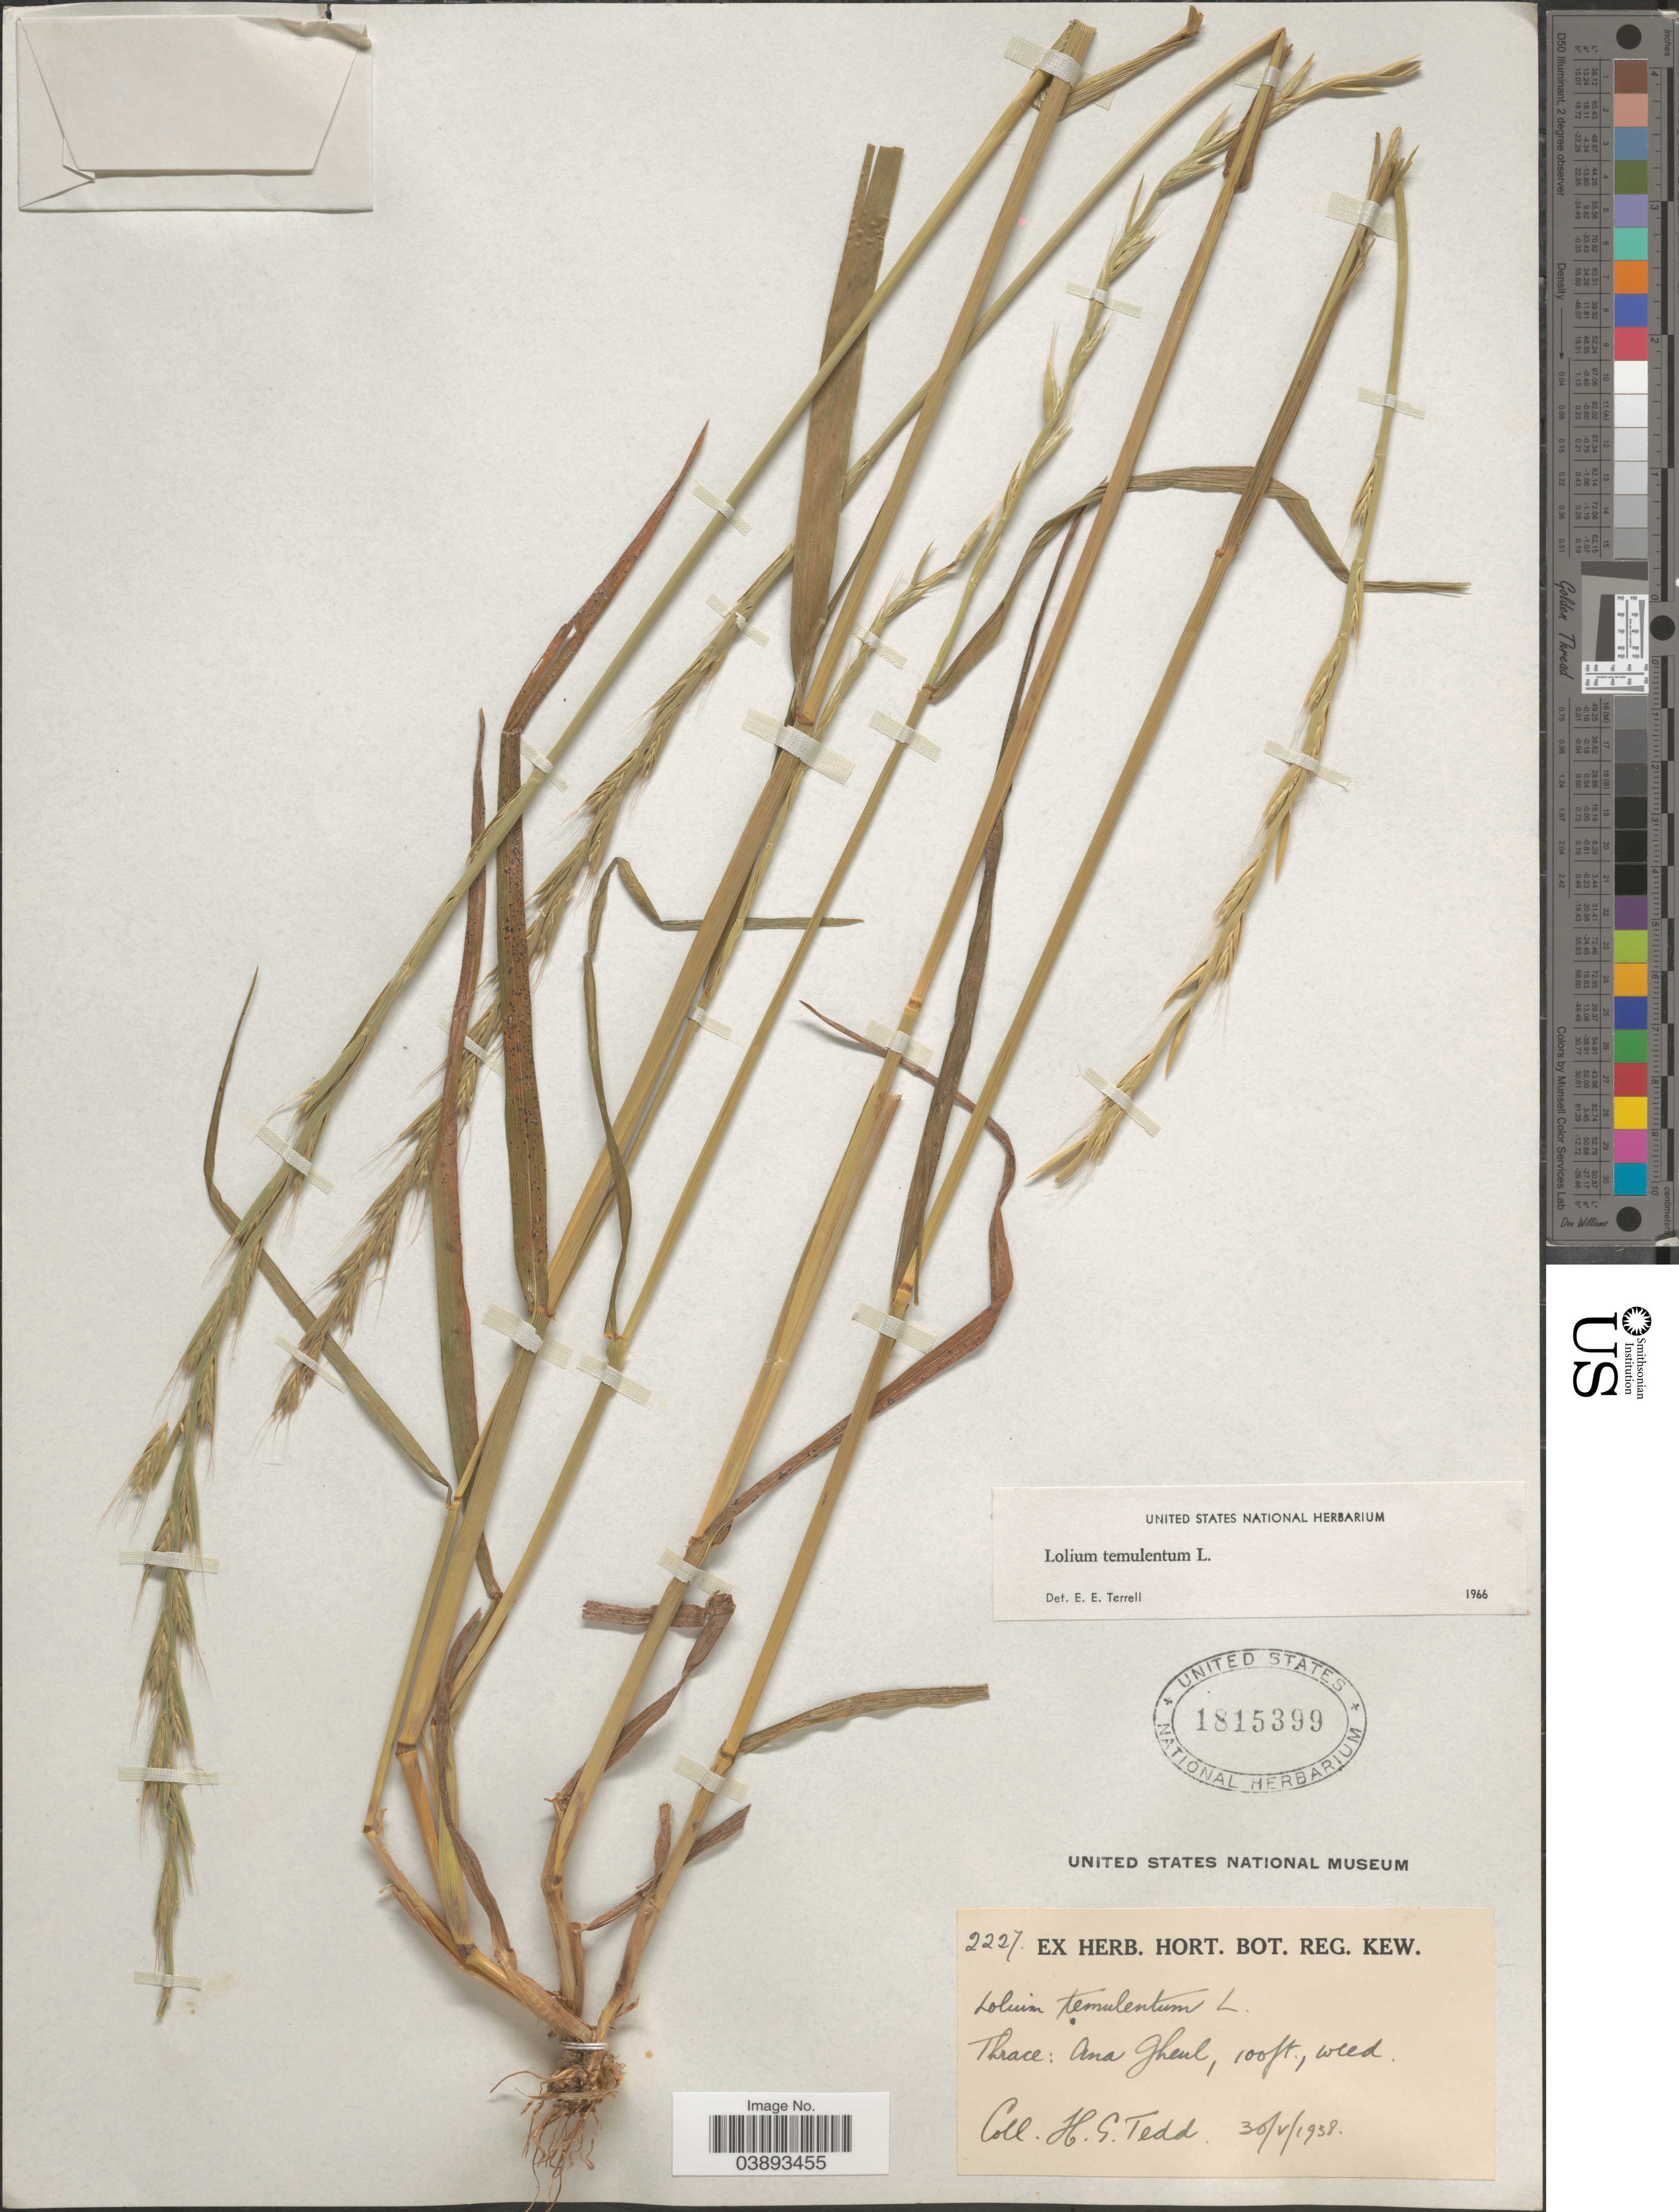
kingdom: Plantae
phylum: Tracheophyta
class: Liliopsida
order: Poales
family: Poaceae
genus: Lolium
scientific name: Lolium temulentum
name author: L.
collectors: H. Tedd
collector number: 2227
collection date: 1938-05-30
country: Greece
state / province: East Macedonia and Thrace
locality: Thrace: Ana Gheul.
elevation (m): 30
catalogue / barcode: US 1815399